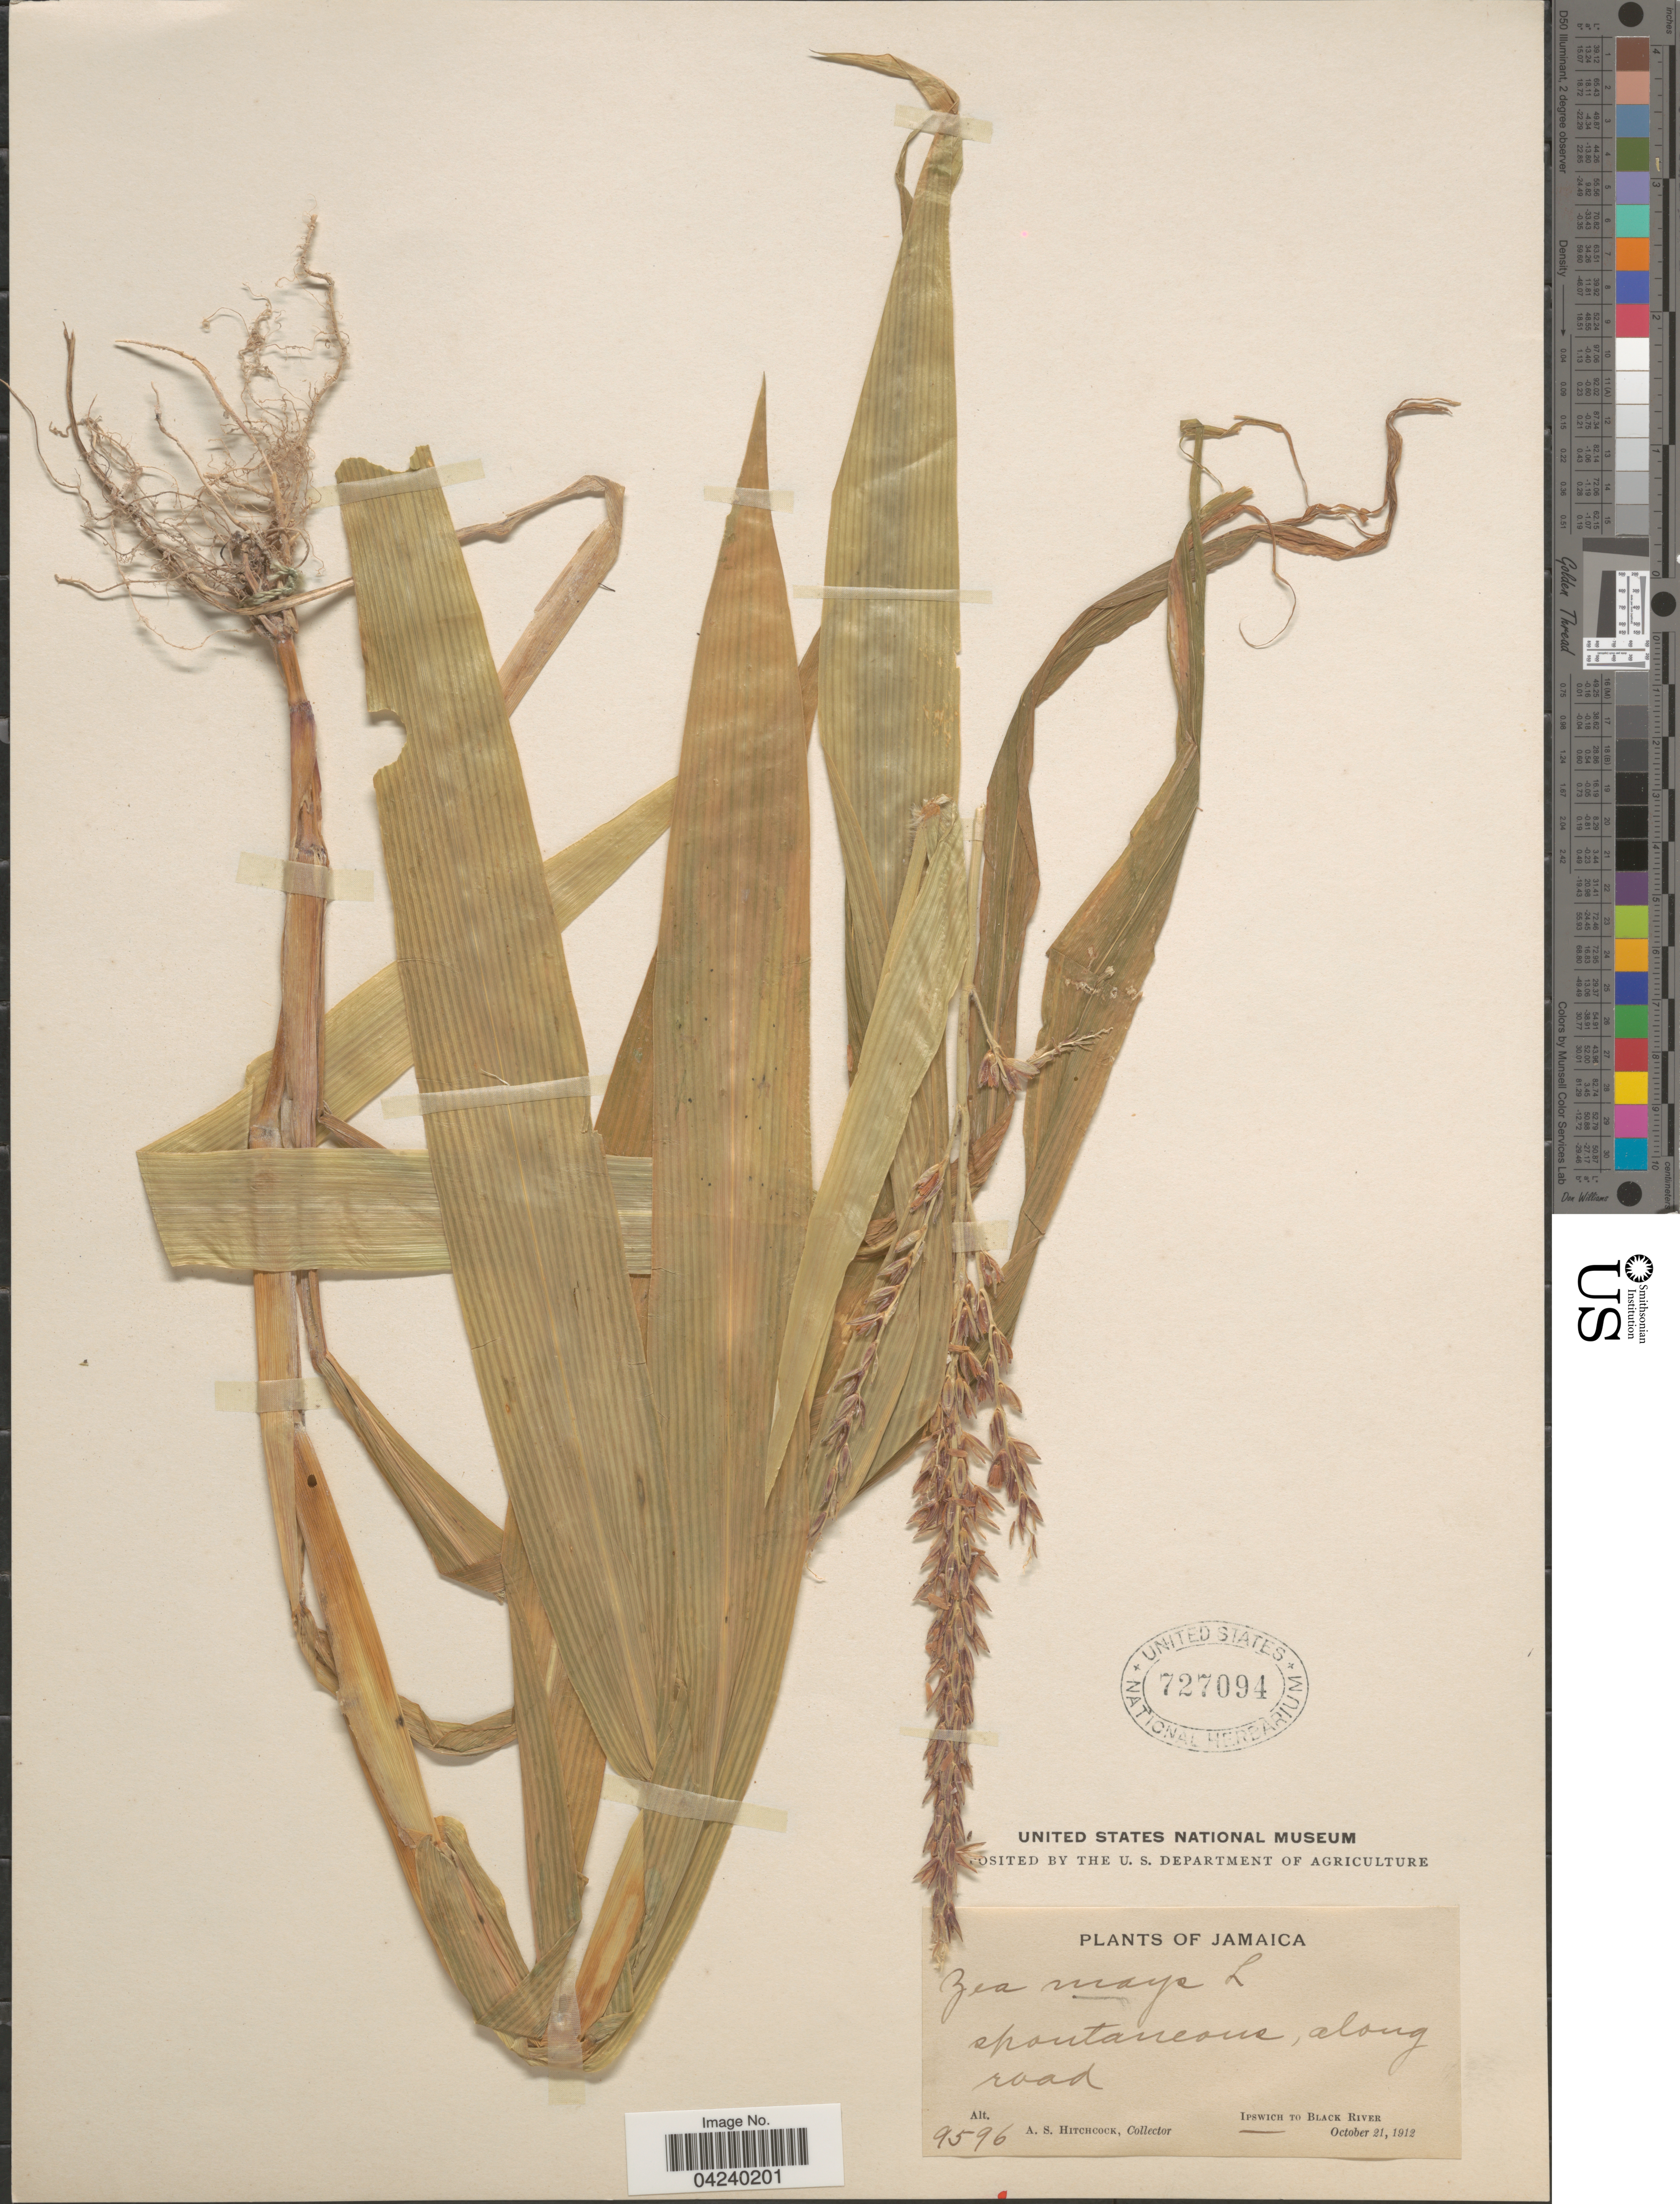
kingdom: Plantae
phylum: Tracheophyta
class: Liliopsida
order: Poales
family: Poaceae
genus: Zea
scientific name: Zea mays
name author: L.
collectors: A. S. Hitchcock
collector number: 9596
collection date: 1912-10-21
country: Jamaica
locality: Ipswich to Black River.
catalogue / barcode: US 727094